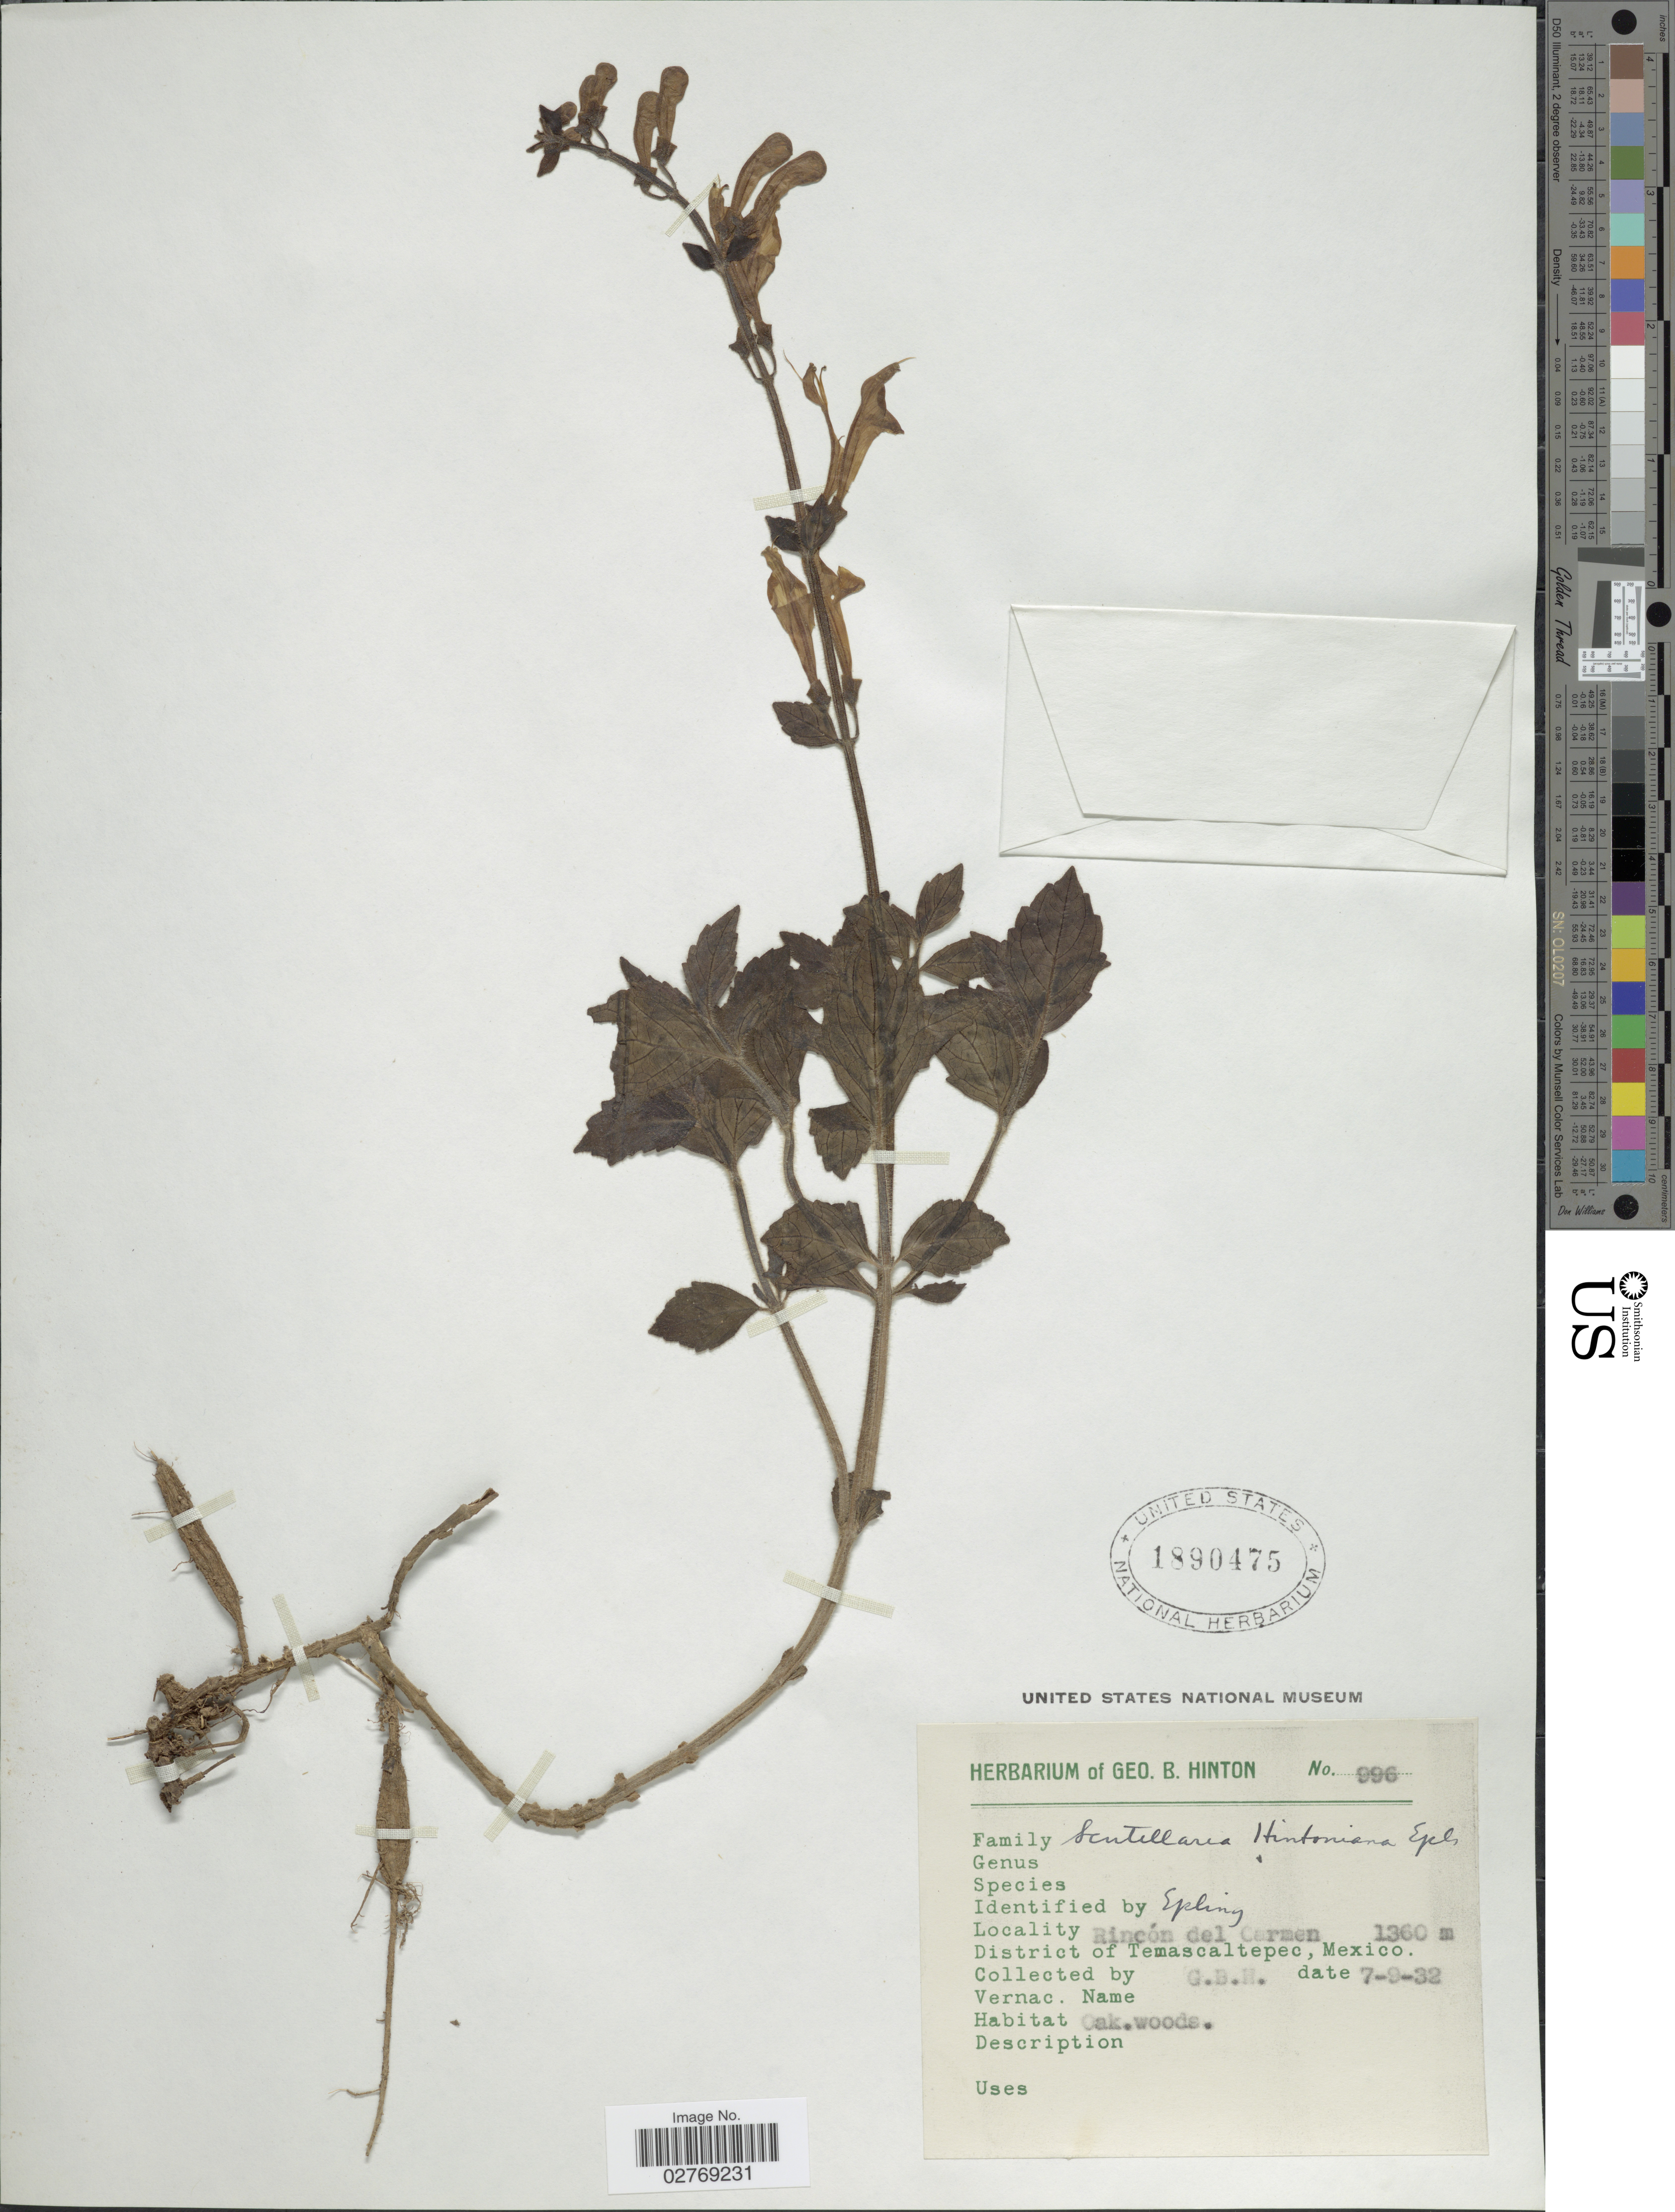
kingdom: Plantae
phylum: Tracheophyta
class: Magnoliopsida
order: Lamiales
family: Lamiaceae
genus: Scutellaria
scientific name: Scutellaria hintoniana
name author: Epling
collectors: G. B. Hinton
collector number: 996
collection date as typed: Transcribed d/m/y: 7/9/32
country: Mexico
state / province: México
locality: Rincón del Carmen. District of Temascaltepec.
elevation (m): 1360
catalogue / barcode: US 1890475